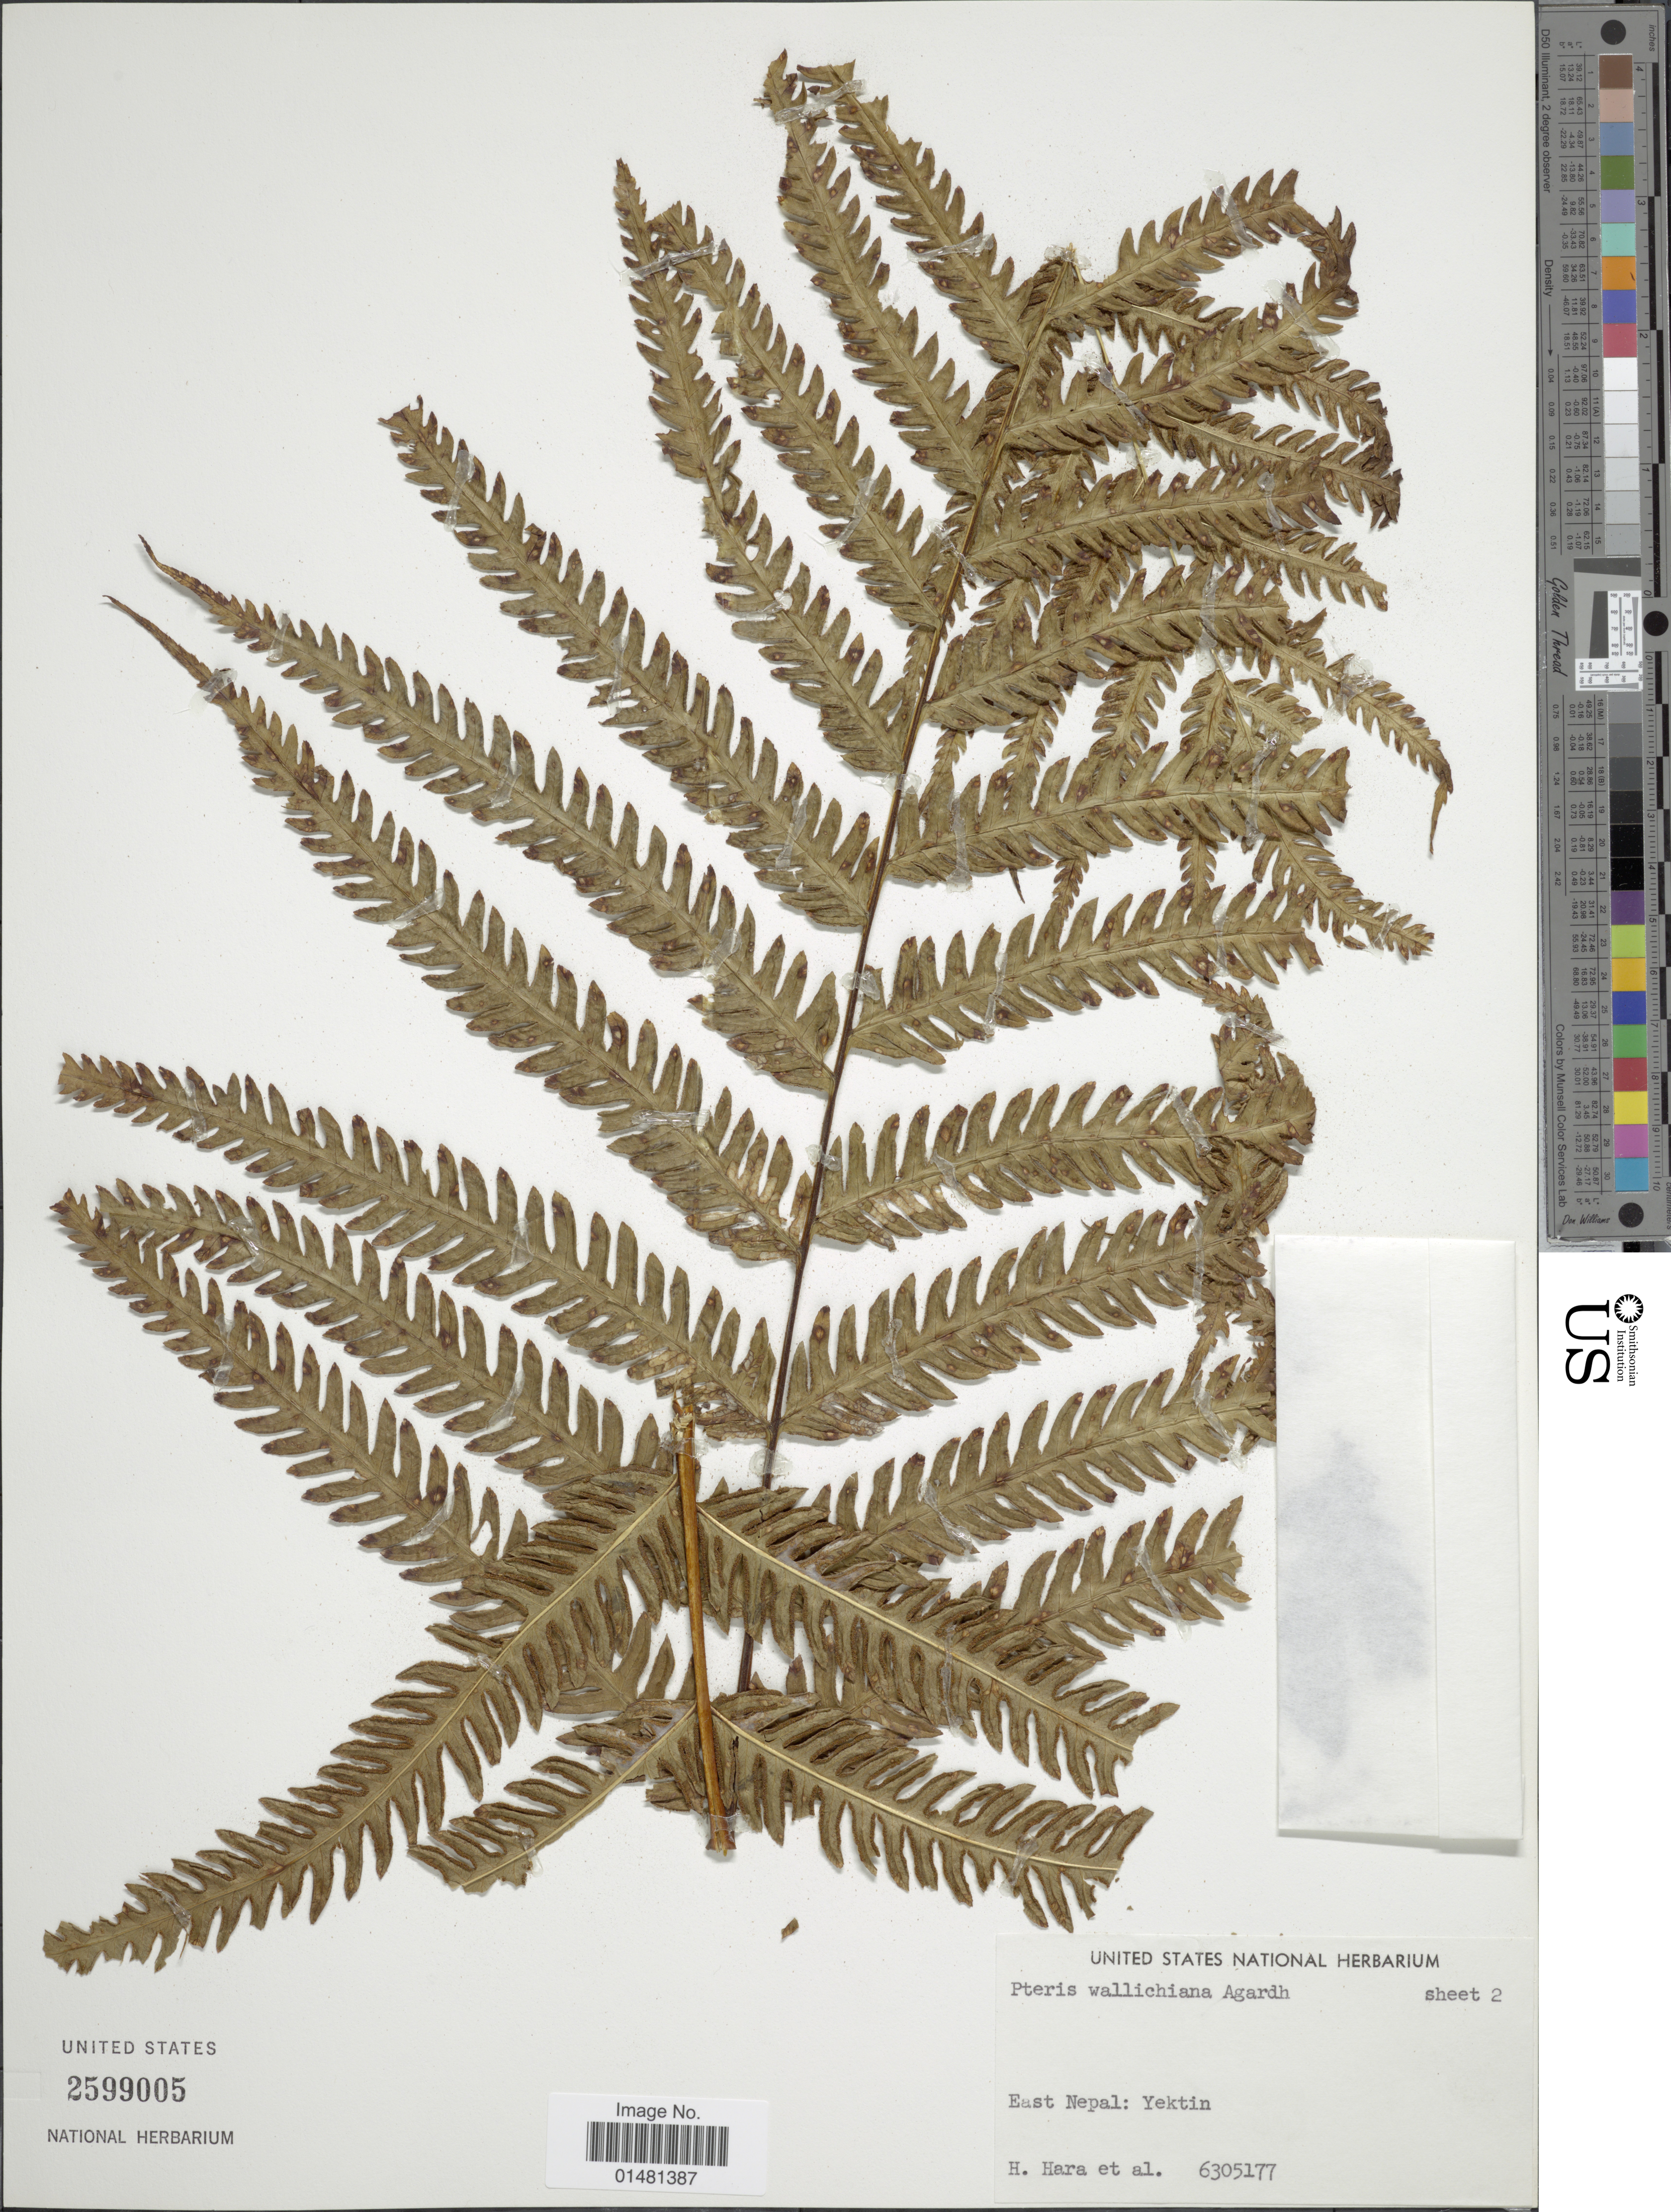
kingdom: Plantae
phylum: Tracheophyta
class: Polypodiopsida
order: Polypodiales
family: Pteridaceae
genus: Pteris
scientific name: Pteris wallichiana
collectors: H. Hara & et al.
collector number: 6305177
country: Nepal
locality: East Nepal: yektin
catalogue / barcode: US 2599005